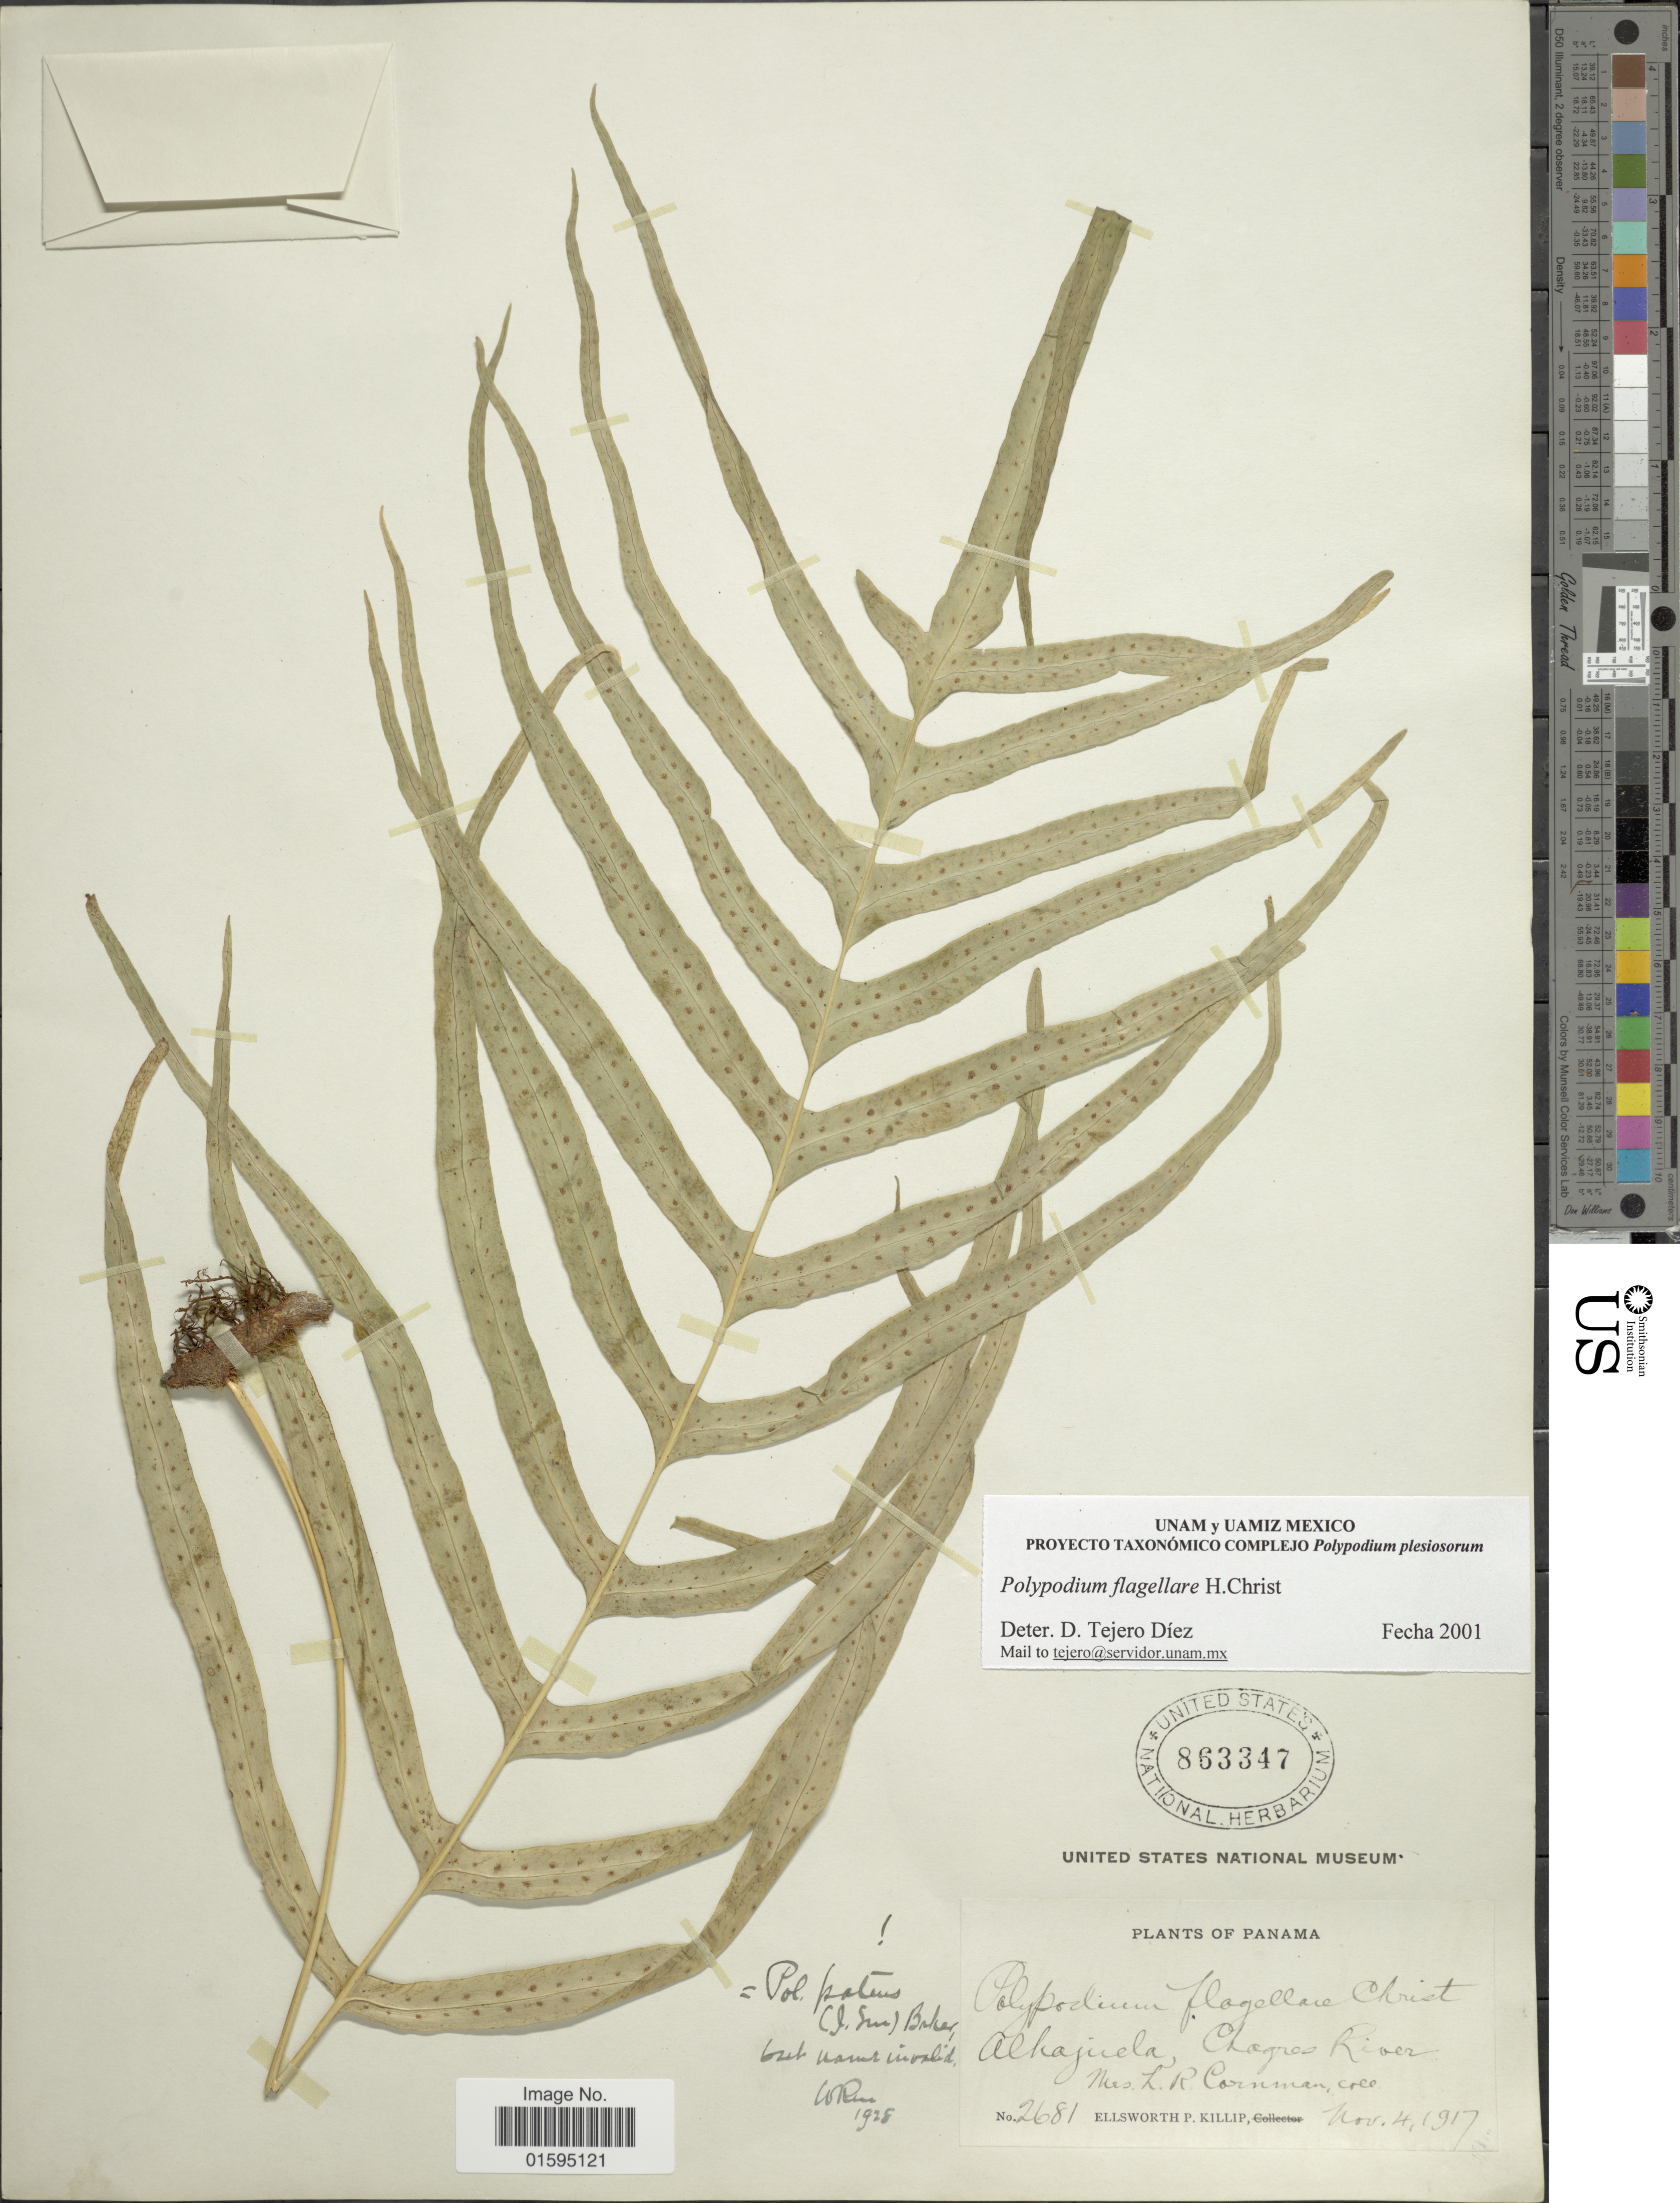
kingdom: Plantae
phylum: Tracheophyta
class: Polypodiopsida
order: Polypodiales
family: Polypodiaceae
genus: Polypodium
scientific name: Polypodium flagellare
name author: Christ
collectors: L. Cornman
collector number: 2681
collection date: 1917-11-04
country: Panama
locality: Alhajuela, Chagres River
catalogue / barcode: US 863347